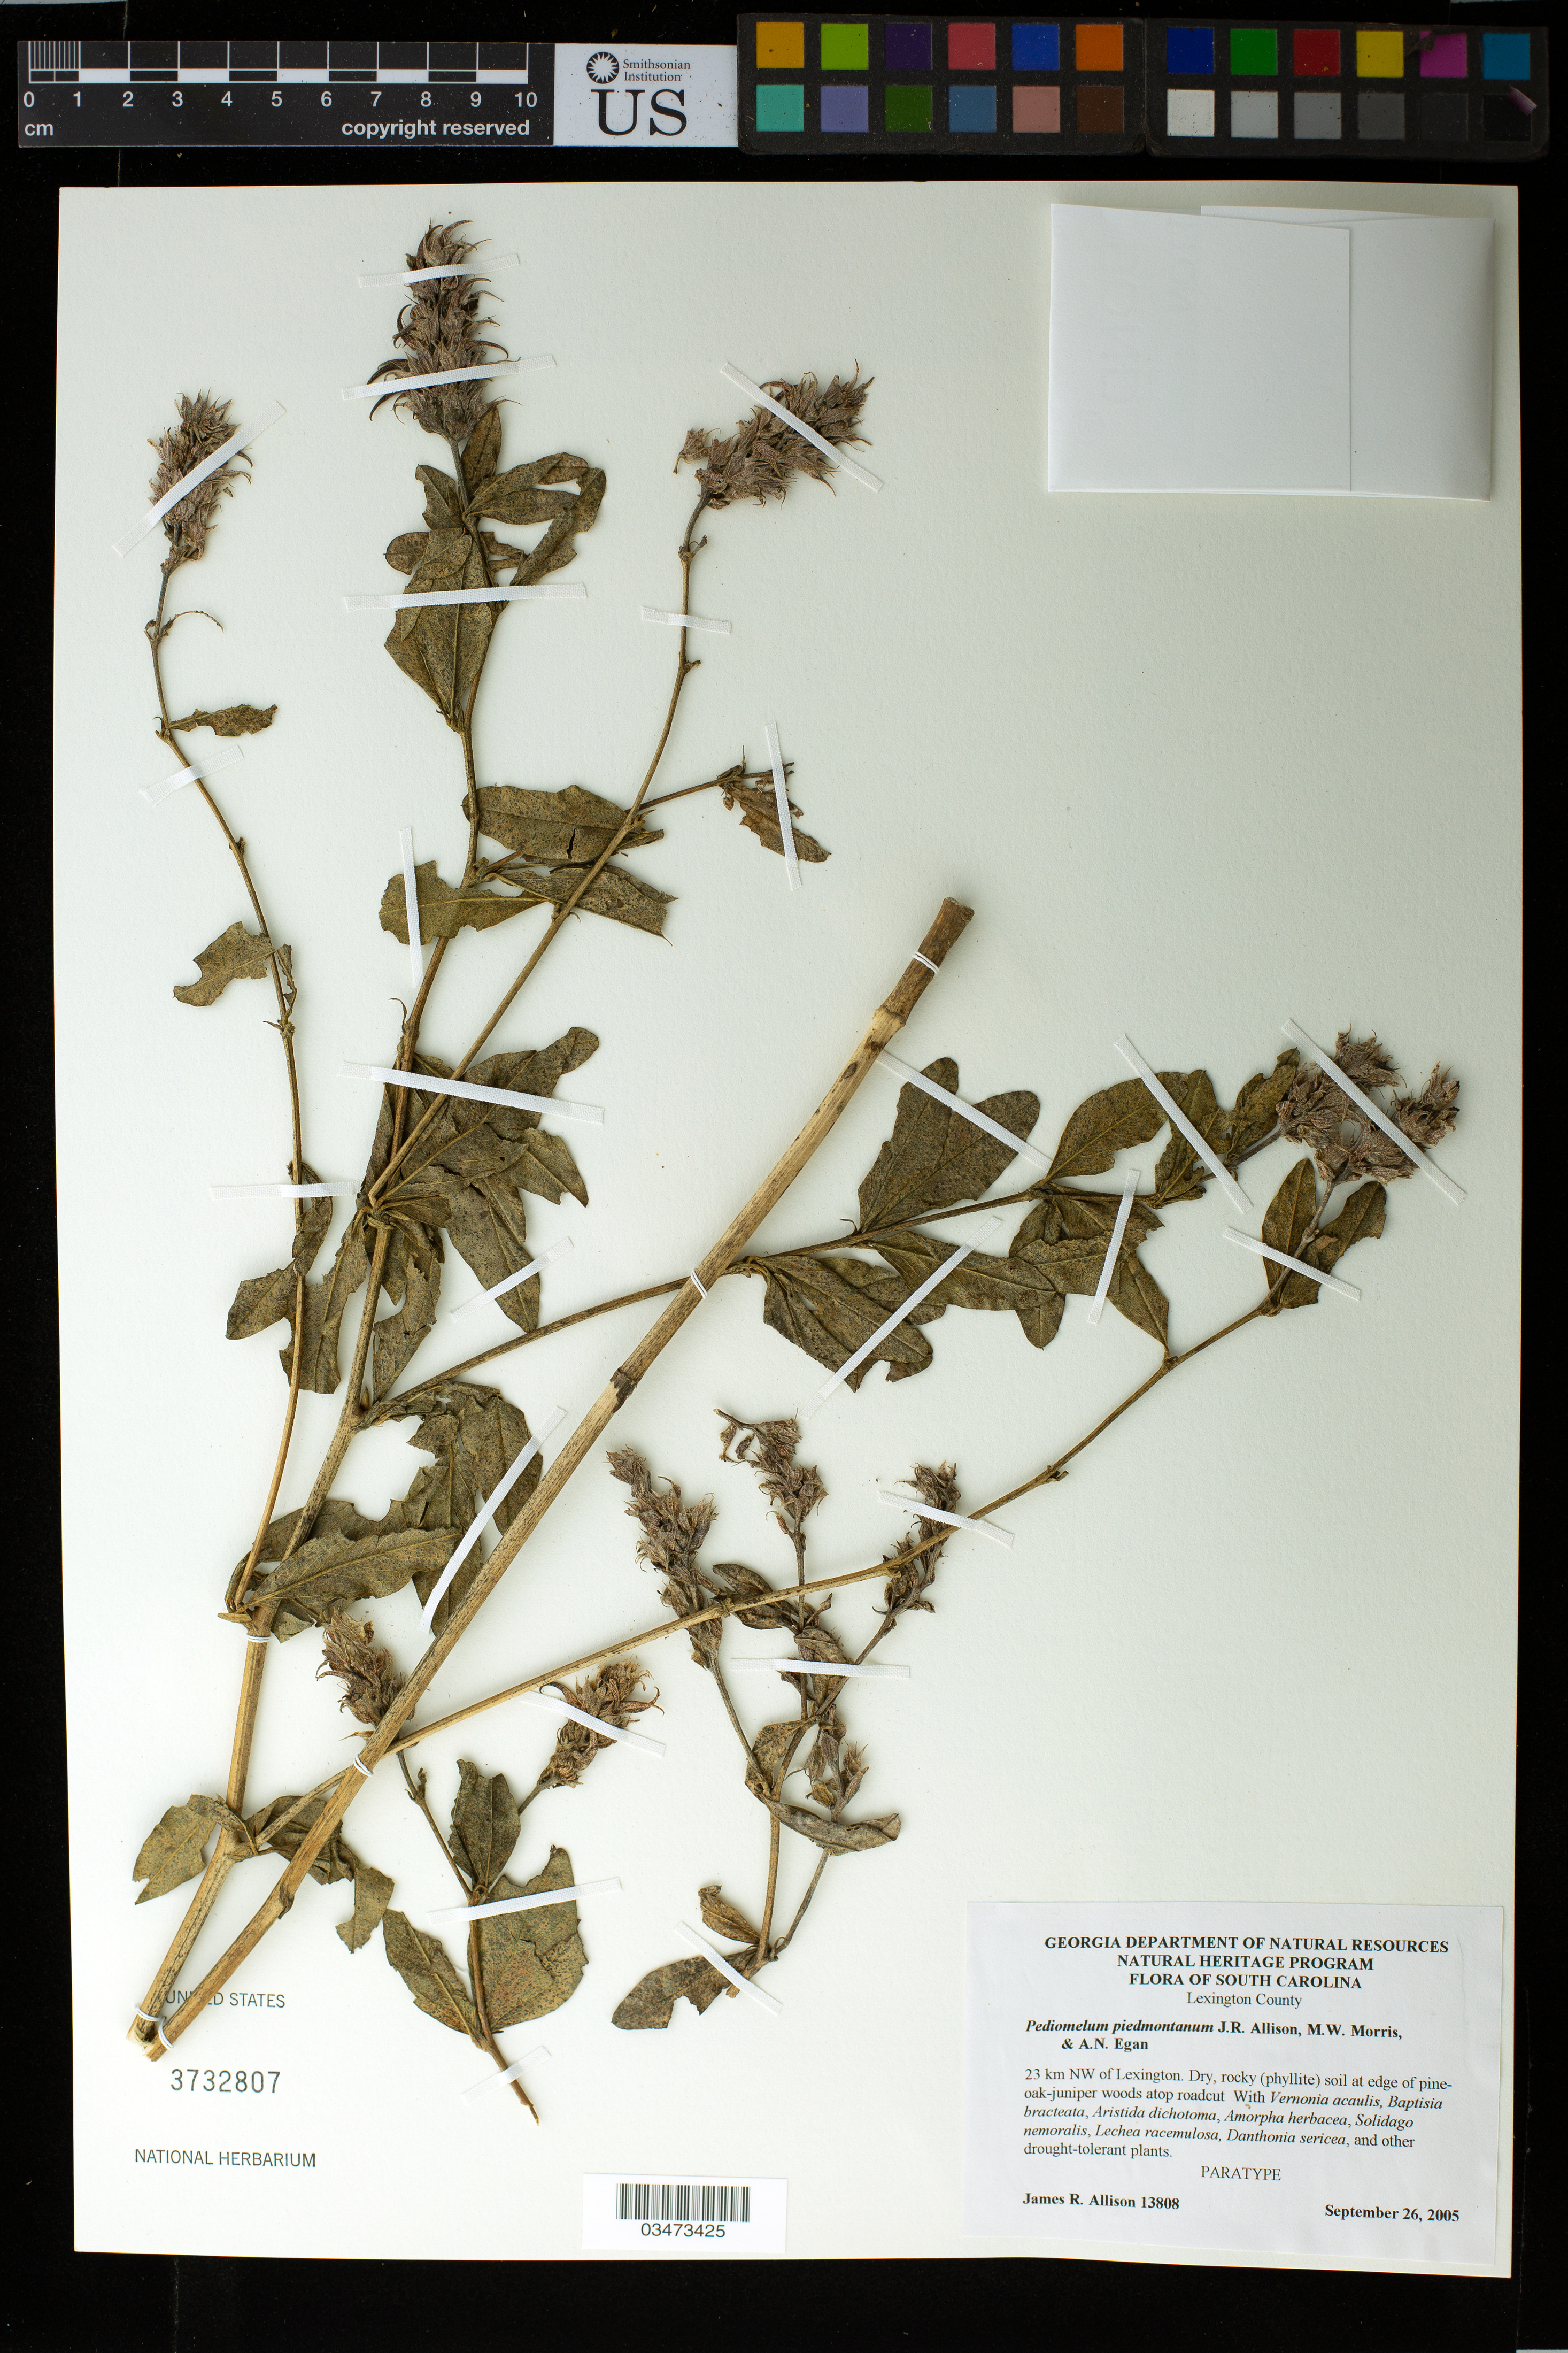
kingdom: Plantae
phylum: Tracheophyta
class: Magnoliopsida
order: Fabales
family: Fabaceae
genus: Pediomelum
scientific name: Pediomelum piedmontanum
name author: J.R. Allison et al.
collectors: J. R. Allison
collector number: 13808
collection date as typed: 26 Sep 2005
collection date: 2005-09-26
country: United States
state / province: South Carolina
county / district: Lexington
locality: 23 km NW of Lexington. Dry, rocky (phyllite) soil at edge of pine-oak-juniper woods atop roadcut.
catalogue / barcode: US 3732807